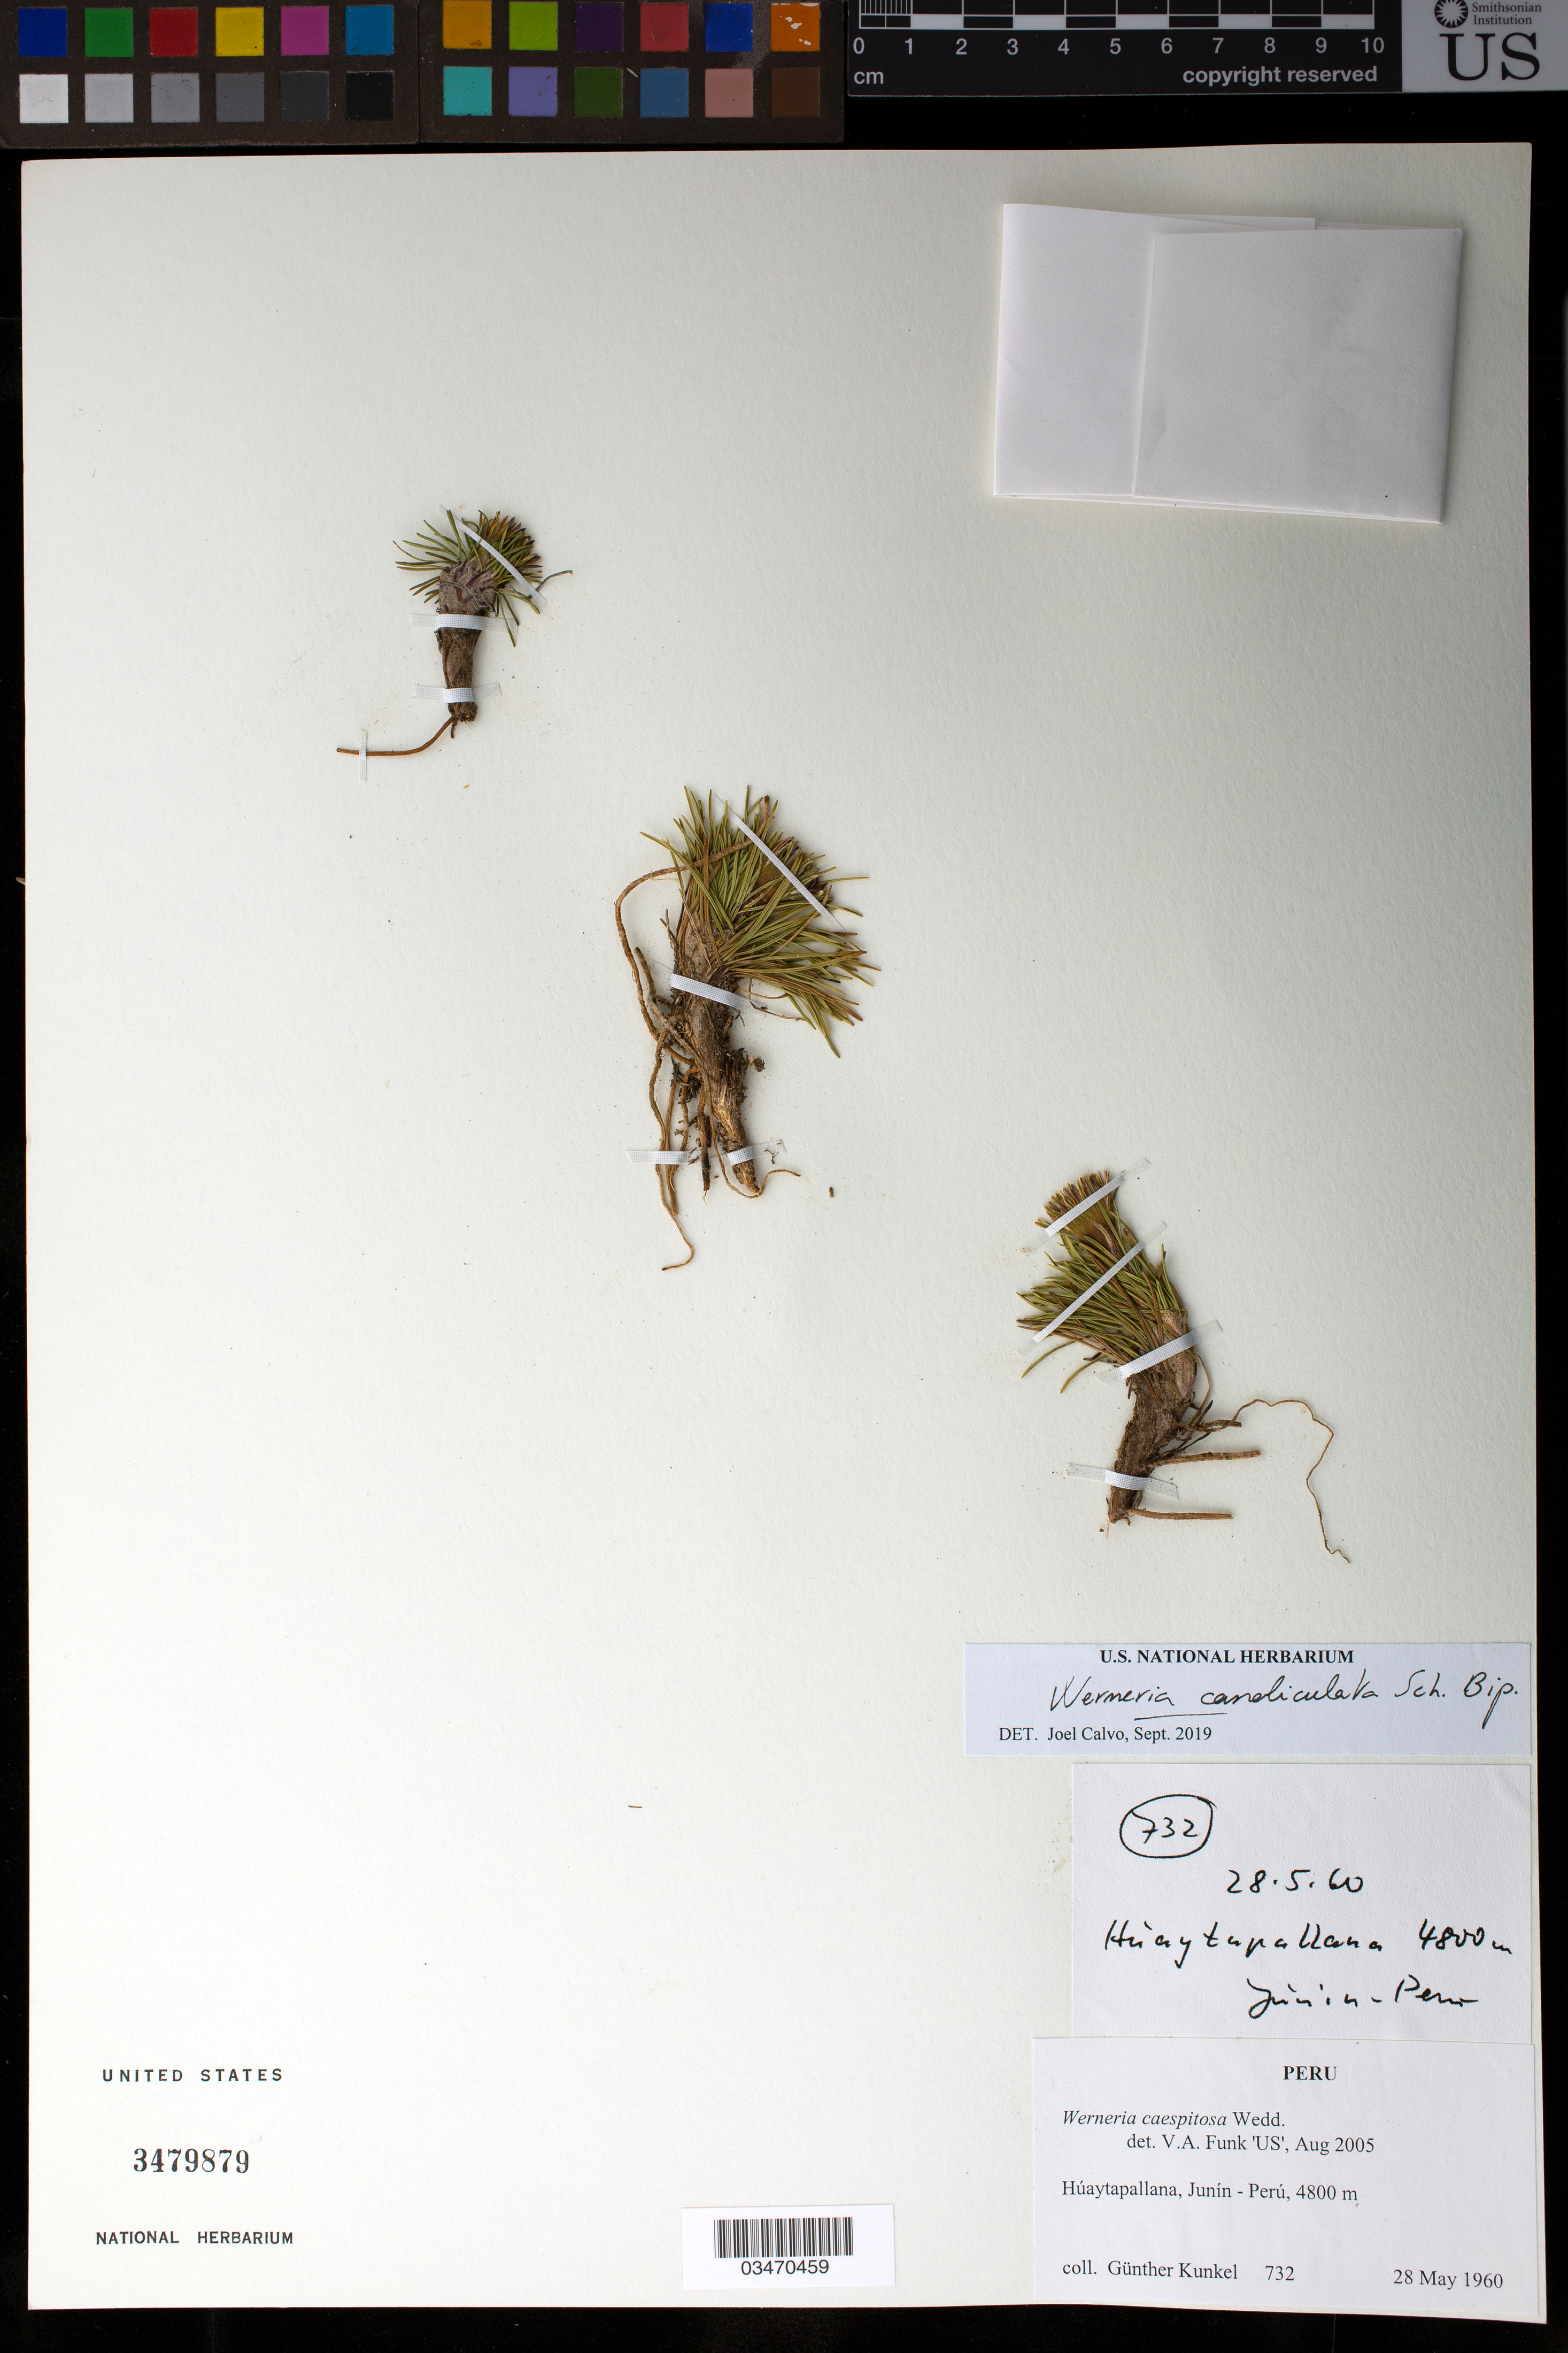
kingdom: Plantae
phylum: Tracheophyta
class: Magnoliopsida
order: Asterales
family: Asteraceae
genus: Werneria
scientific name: Werneria canaliculata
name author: Sch. Bip.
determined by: Calvo, Joel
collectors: G. Kunkel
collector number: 732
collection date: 1960-05-28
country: Peru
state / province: Junín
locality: Húayatapallana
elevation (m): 4800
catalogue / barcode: US 3479879